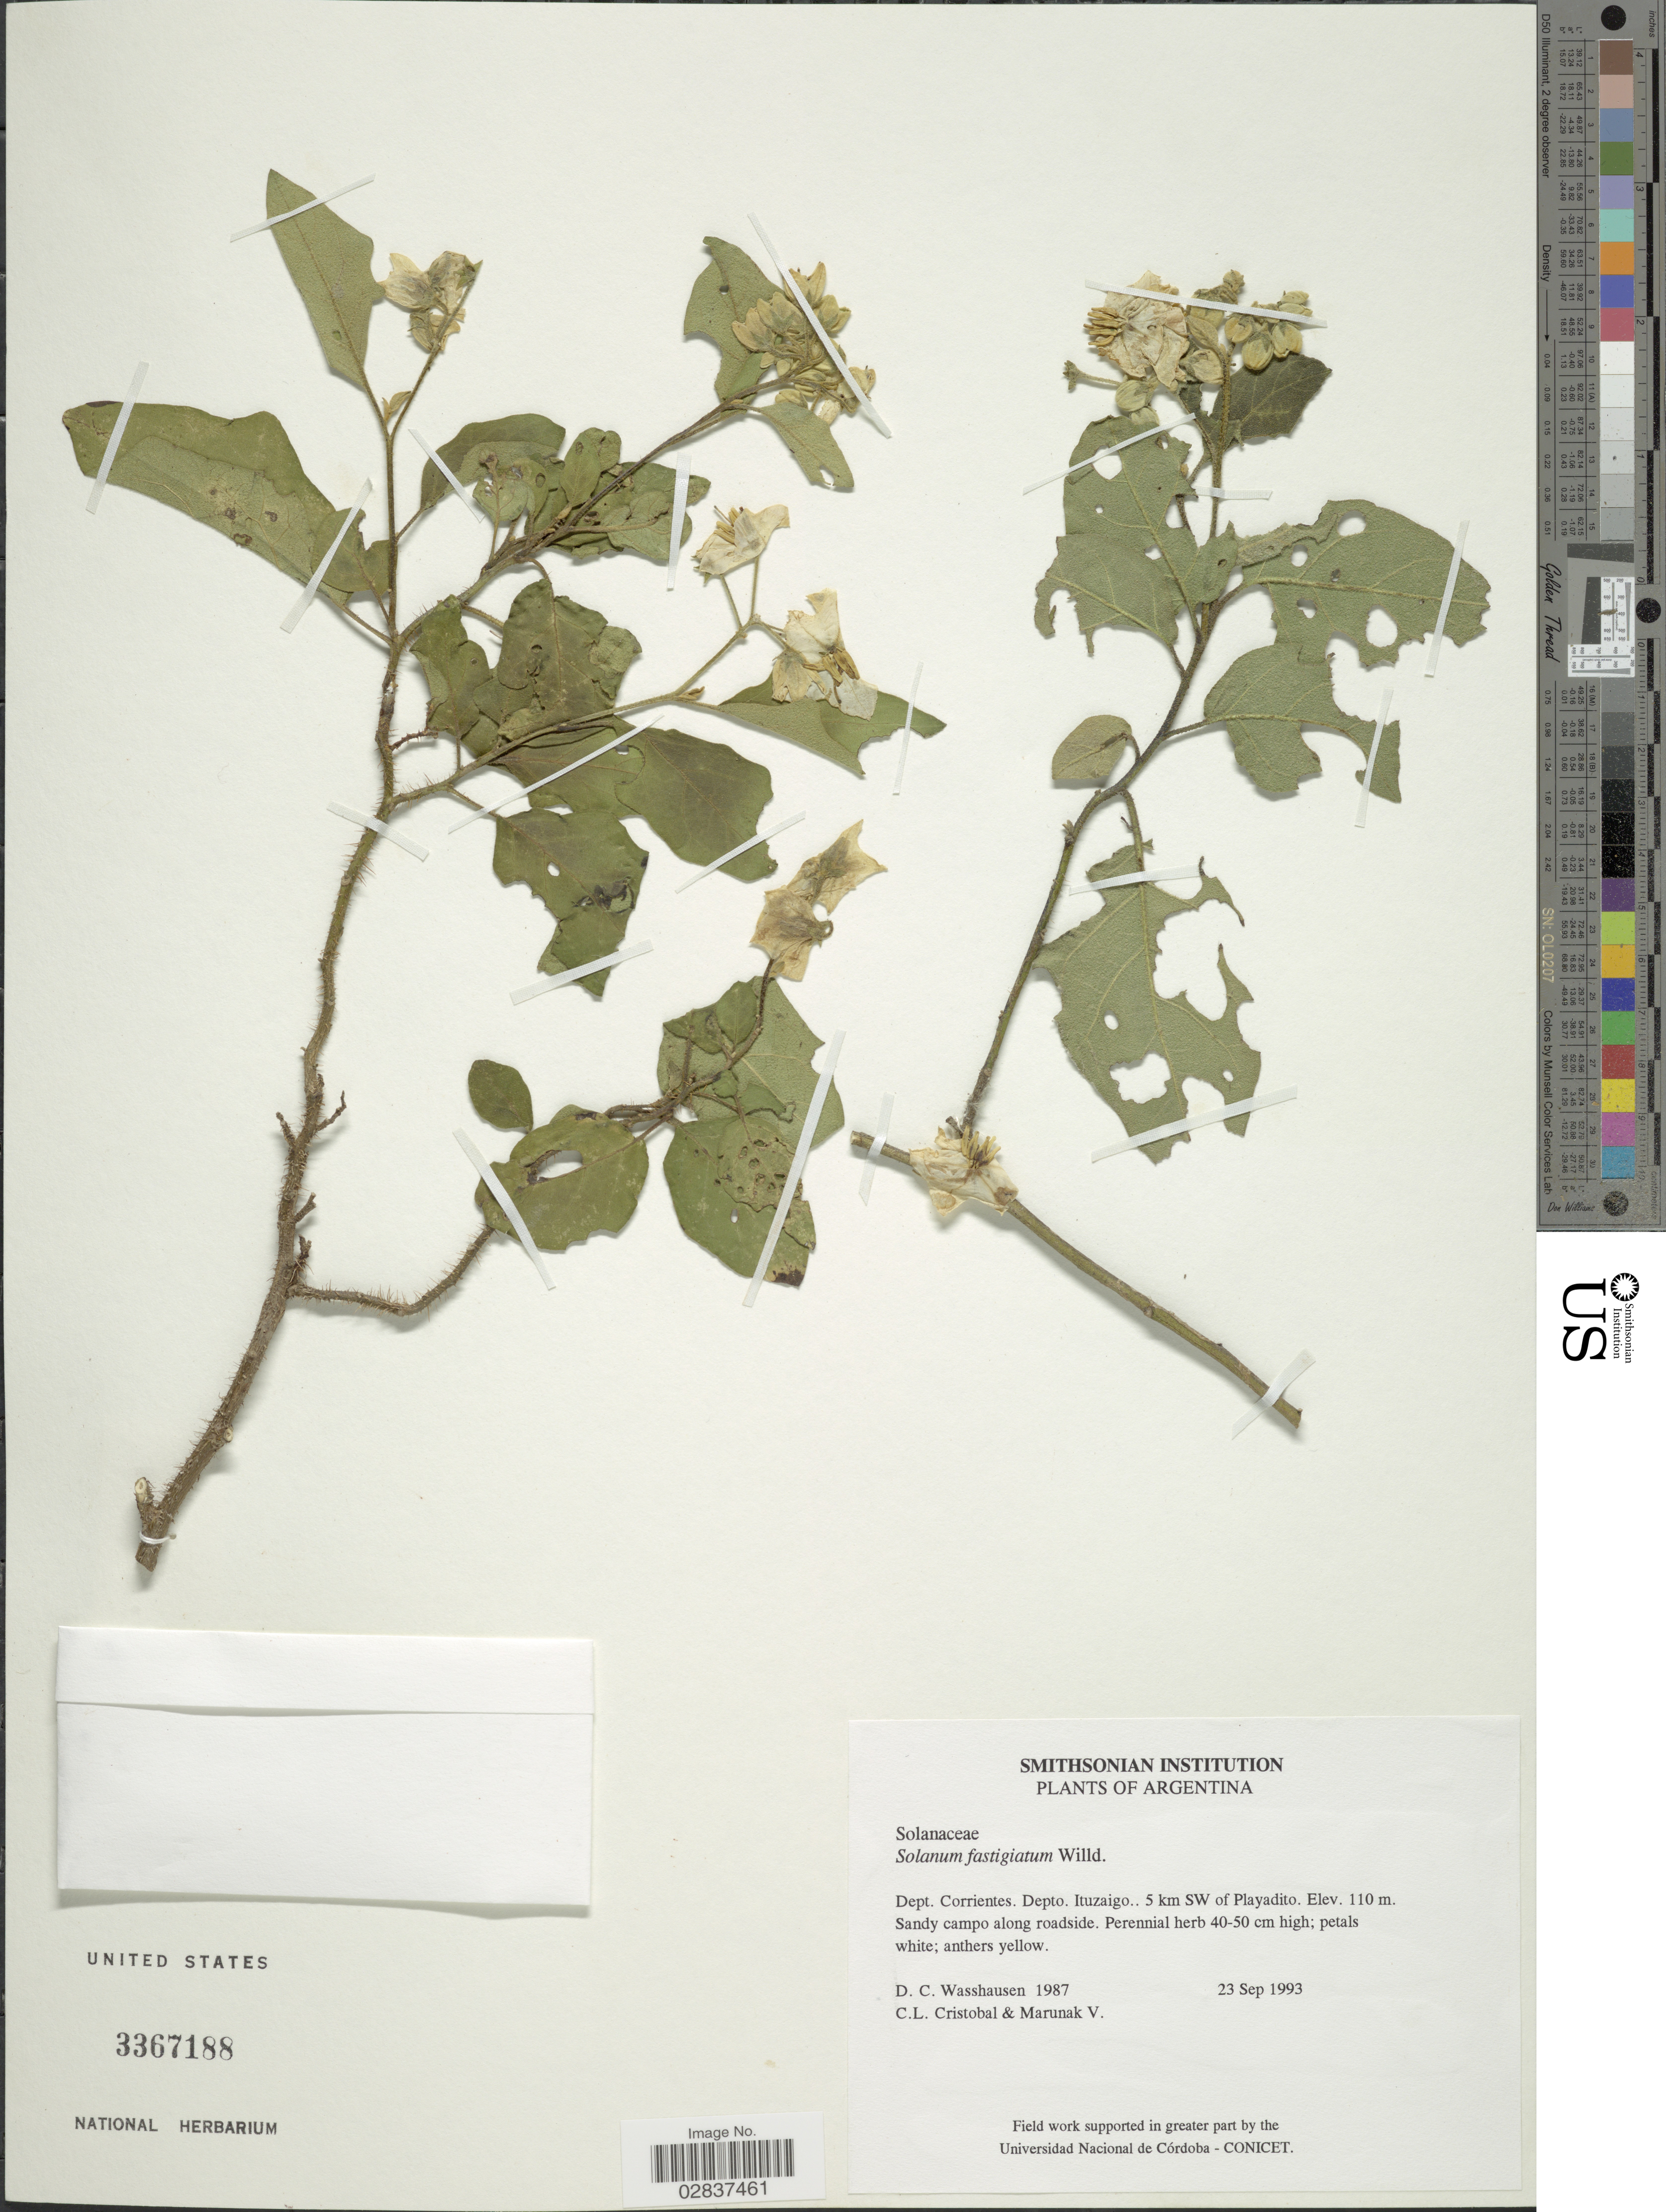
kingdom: Plantae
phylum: Tracheophyta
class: Magnoliopsida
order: Solanales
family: Solanaceae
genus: Solanum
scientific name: Solanum fastigiatum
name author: Willd.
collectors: D. C. Wasshausen, C. L. Cristóbal & V. Marunak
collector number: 1987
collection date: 1933-09-23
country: Argentina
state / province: Corrientes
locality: Dept. Corrientes. Ituzaigo.. 5 km SW of Playadito.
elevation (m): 110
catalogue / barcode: US 3367188